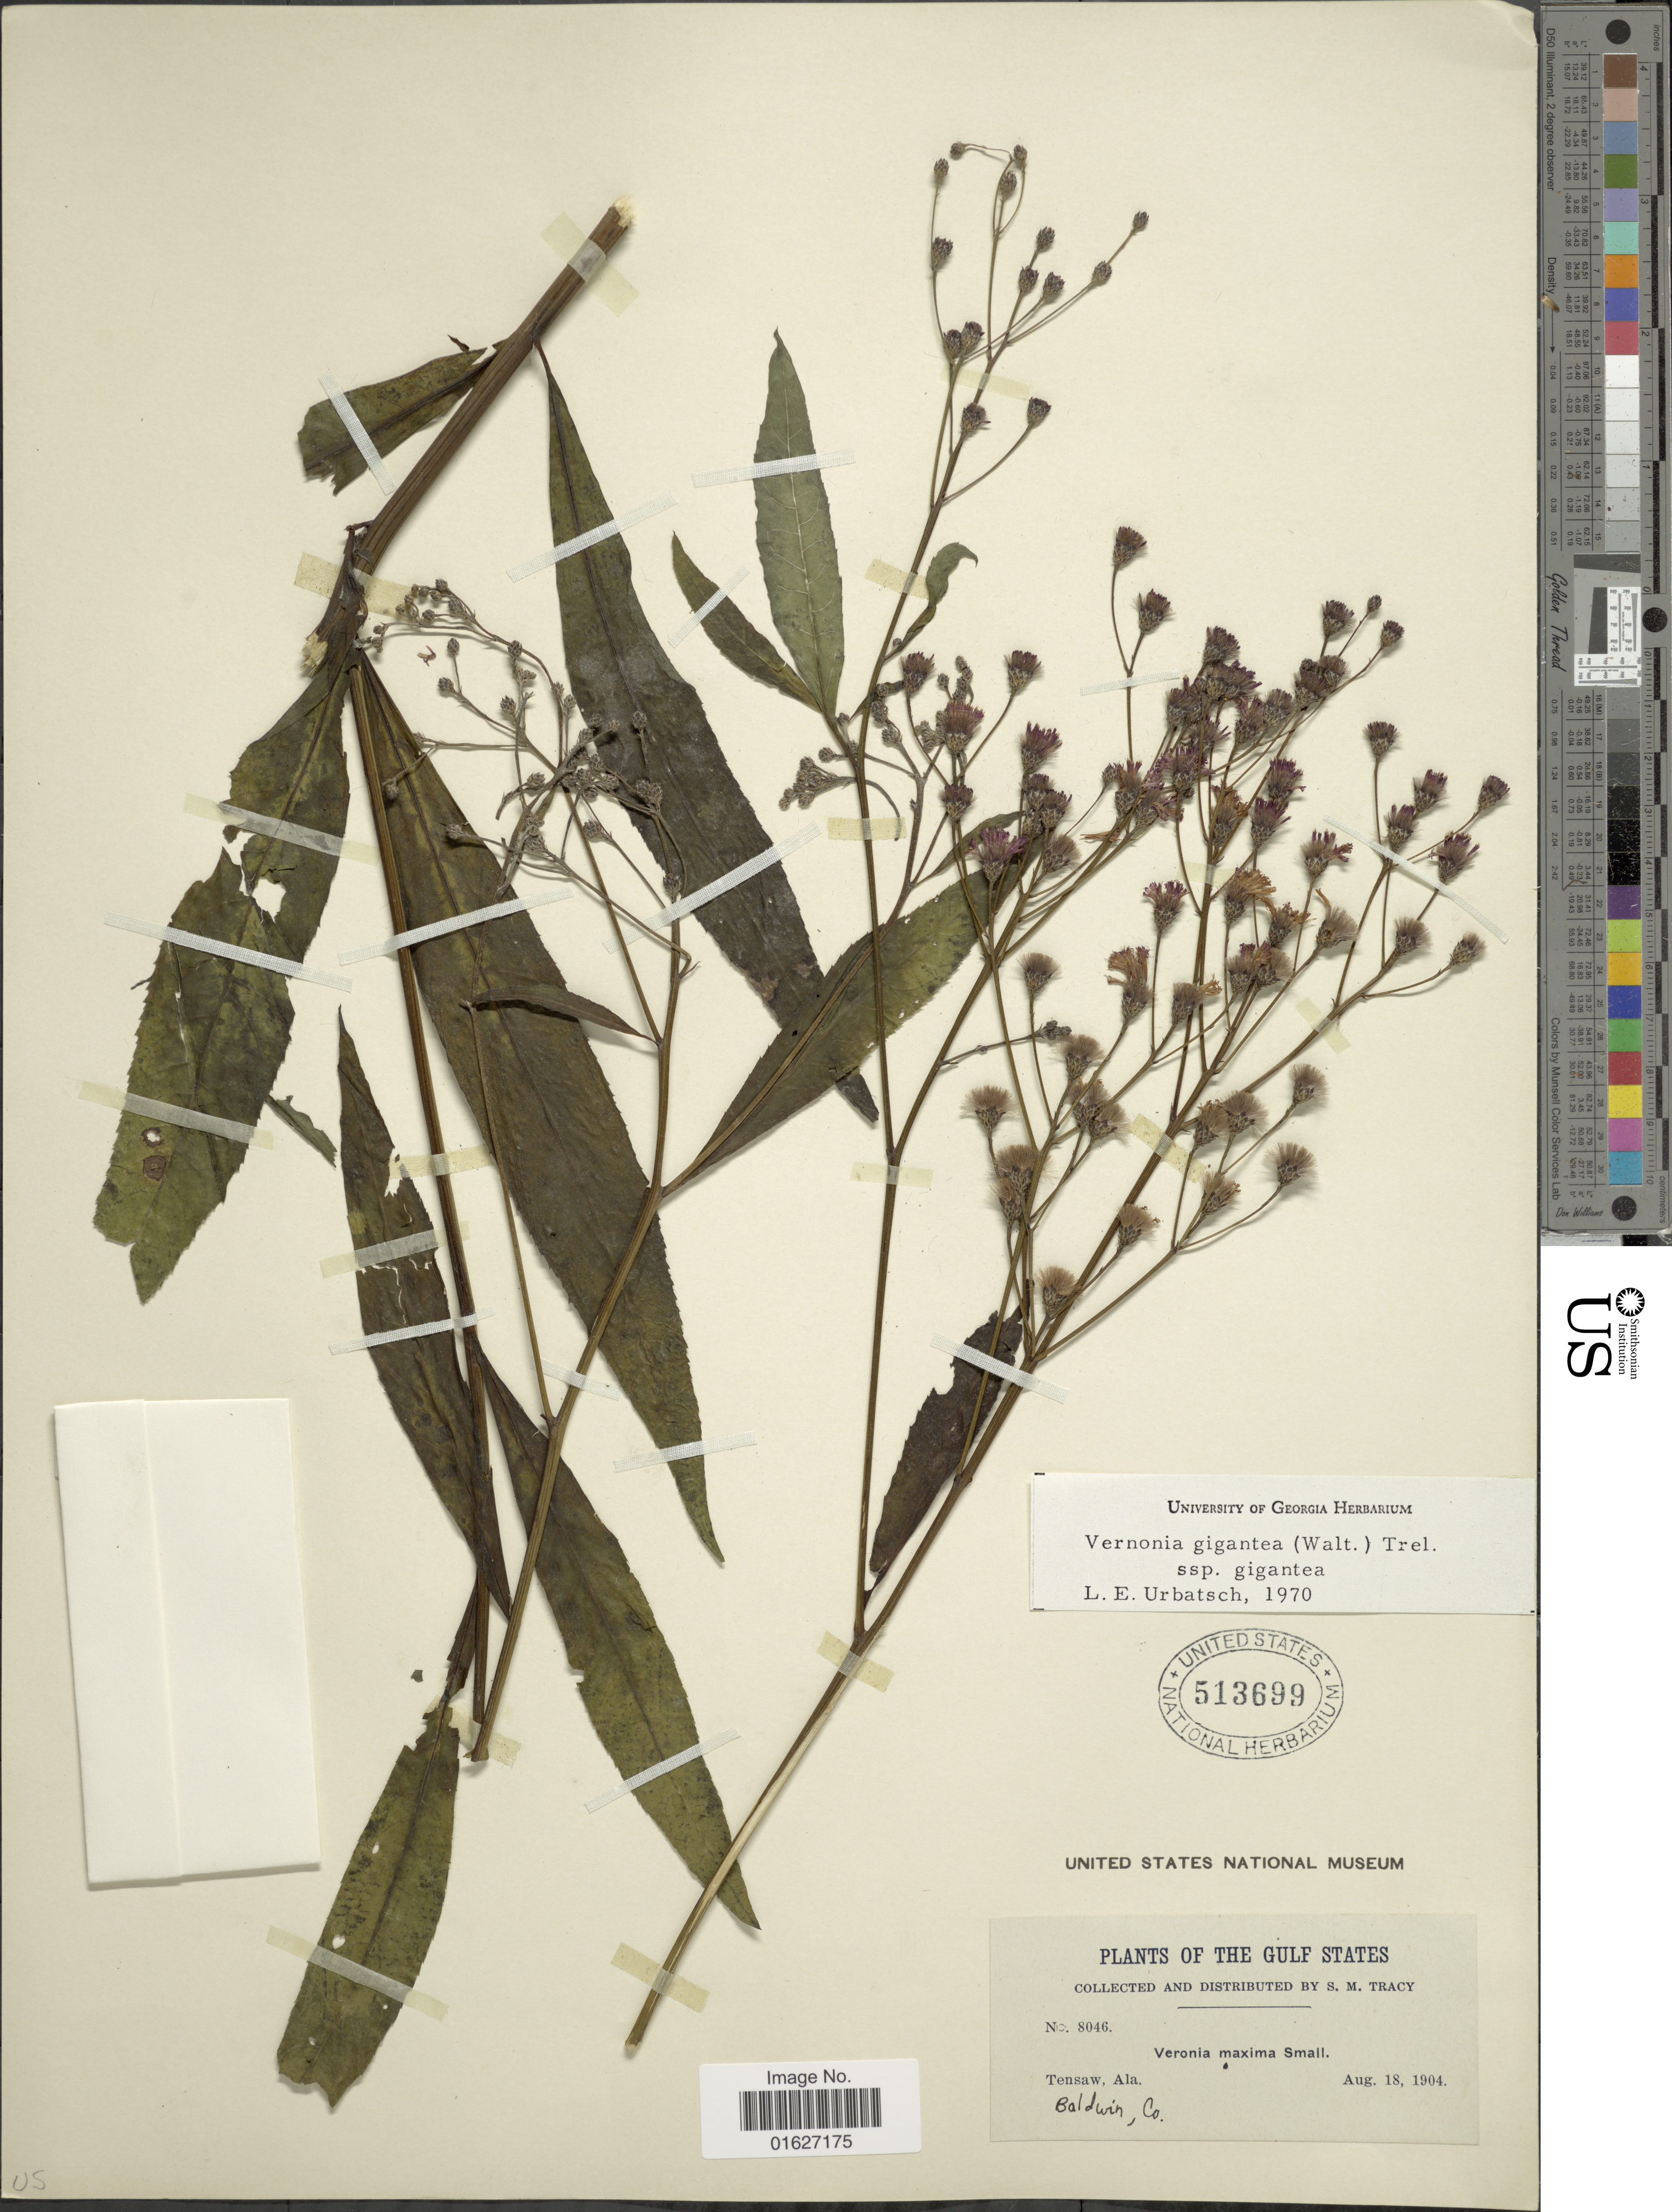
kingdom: Plantae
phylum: Tracheophyta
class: Magnoliopsida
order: Asterales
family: Asteraceae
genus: Vernonia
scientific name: Vernonia gigantea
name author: (Walter) Trel.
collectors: S. M. Tracy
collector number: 8046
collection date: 1904-08-18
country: United States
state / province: Alabama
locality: Gulf States, Tensaw, Baldwin Co.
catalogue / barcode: US 513699